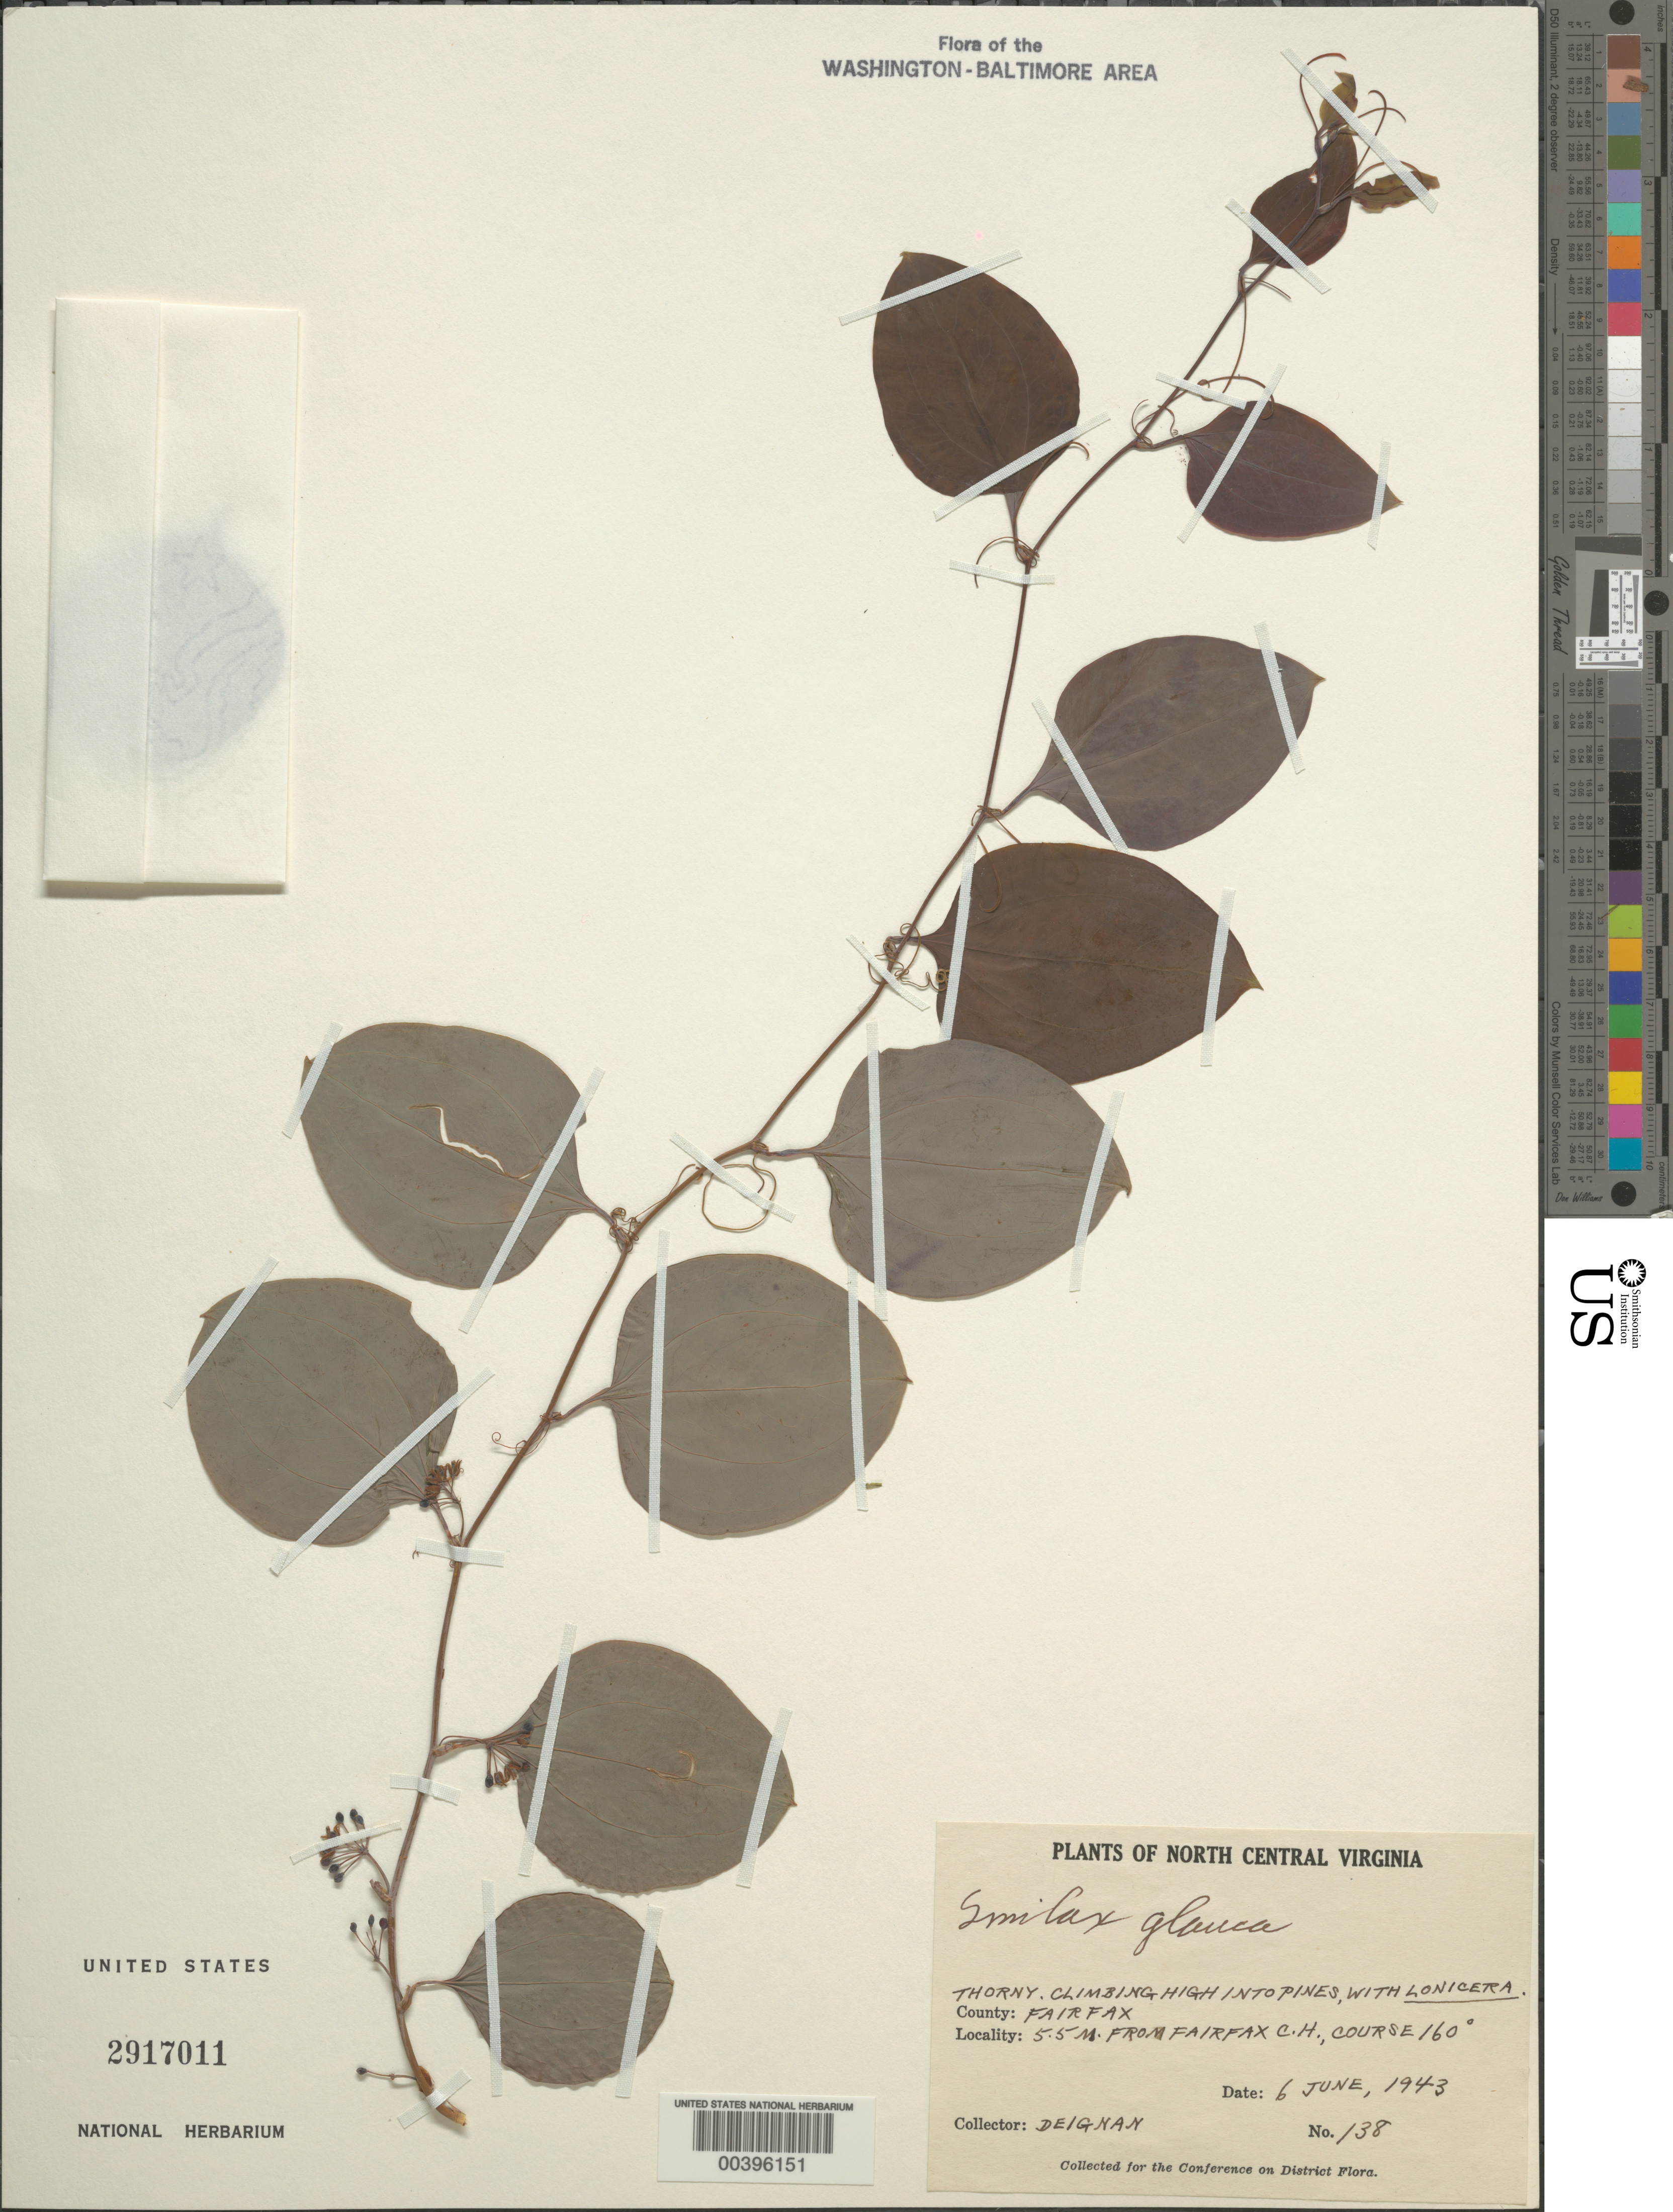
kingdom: Plantae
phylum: Tracheophyta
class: Liliopsida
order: Liliales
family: Smilacaceae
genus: Smilax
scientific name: Smilax glauca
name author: Walter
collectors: H. Deignan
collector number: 138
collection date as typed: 06 Jun 1943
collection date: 1943-06-06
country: United States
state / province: Virginia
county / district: Fairfax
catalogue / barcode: US 2917011